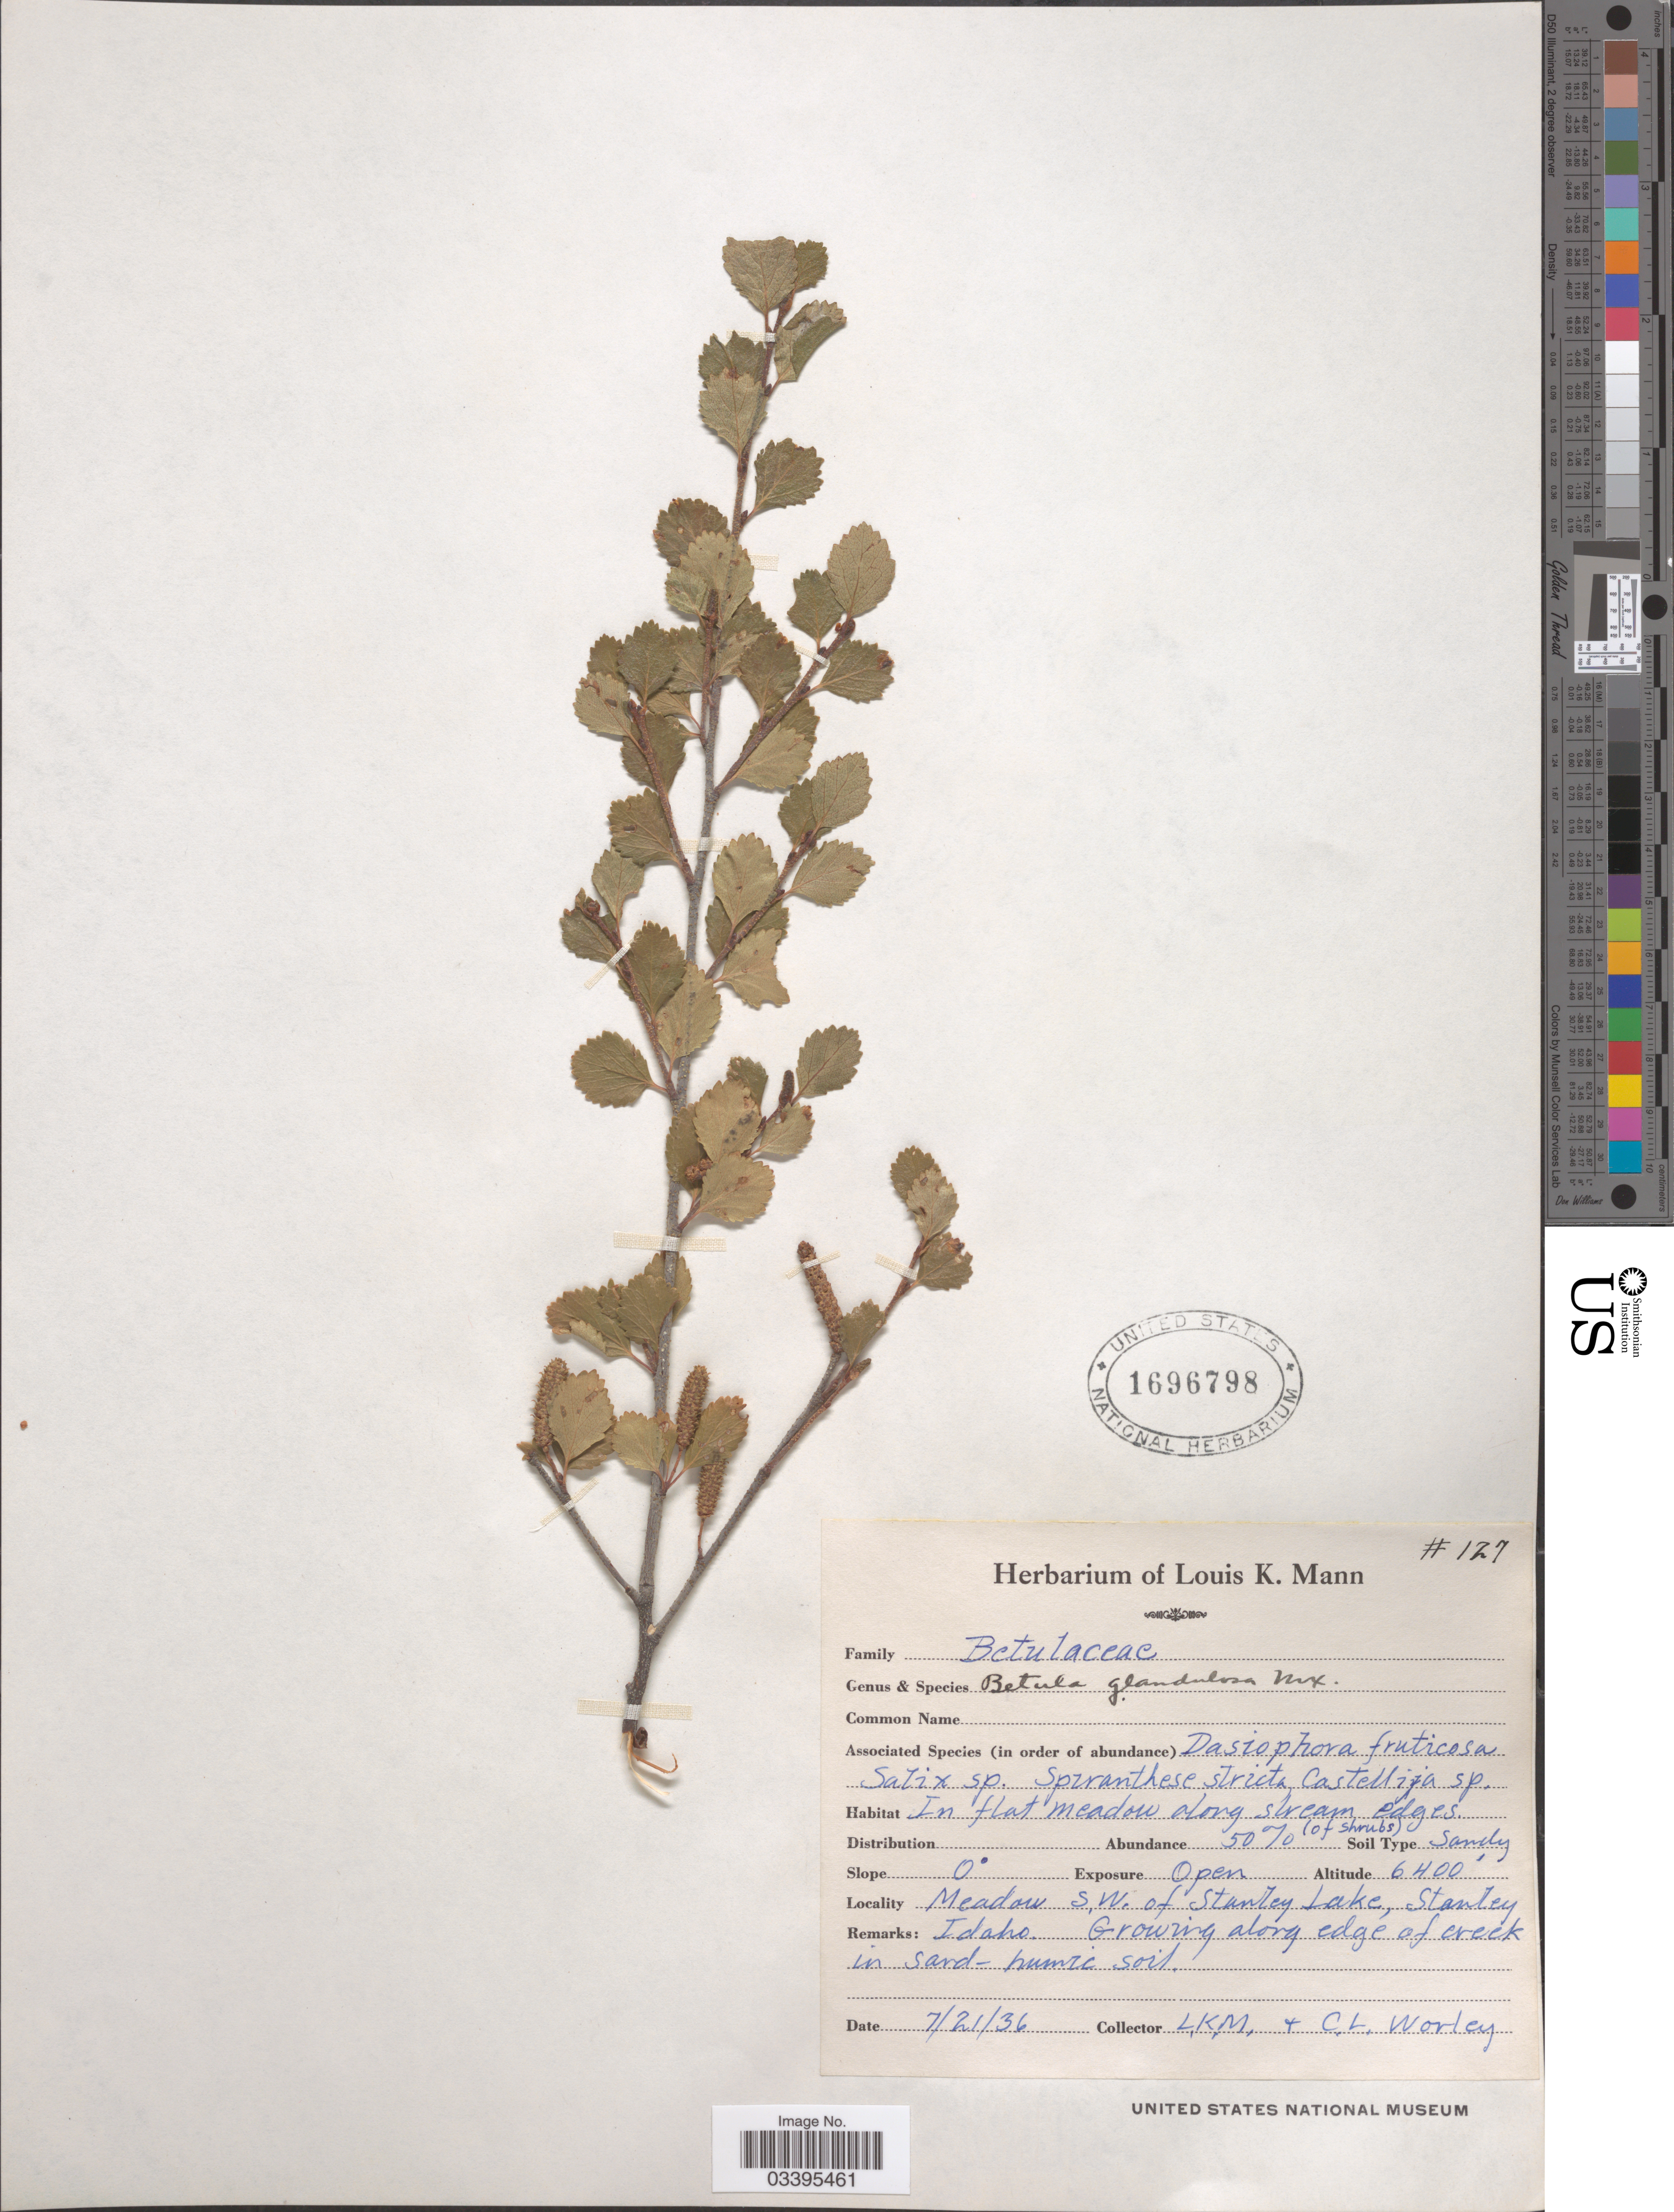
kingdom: Plantae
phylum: Tracheophyta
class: Magnoliopsida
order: Fagales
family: Betulaceae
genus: Betula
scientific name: Betula glandulosa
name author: Michx.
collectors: L. K. Mann & C. Worley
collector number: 127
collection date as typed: Transcribed d/m/y: 21/7/36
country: United States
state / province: Idaho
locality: Meadow S.W. of Stanley Lake, Stanley. Growing along edge of creek.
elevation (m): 1951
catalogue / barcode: US 1696798